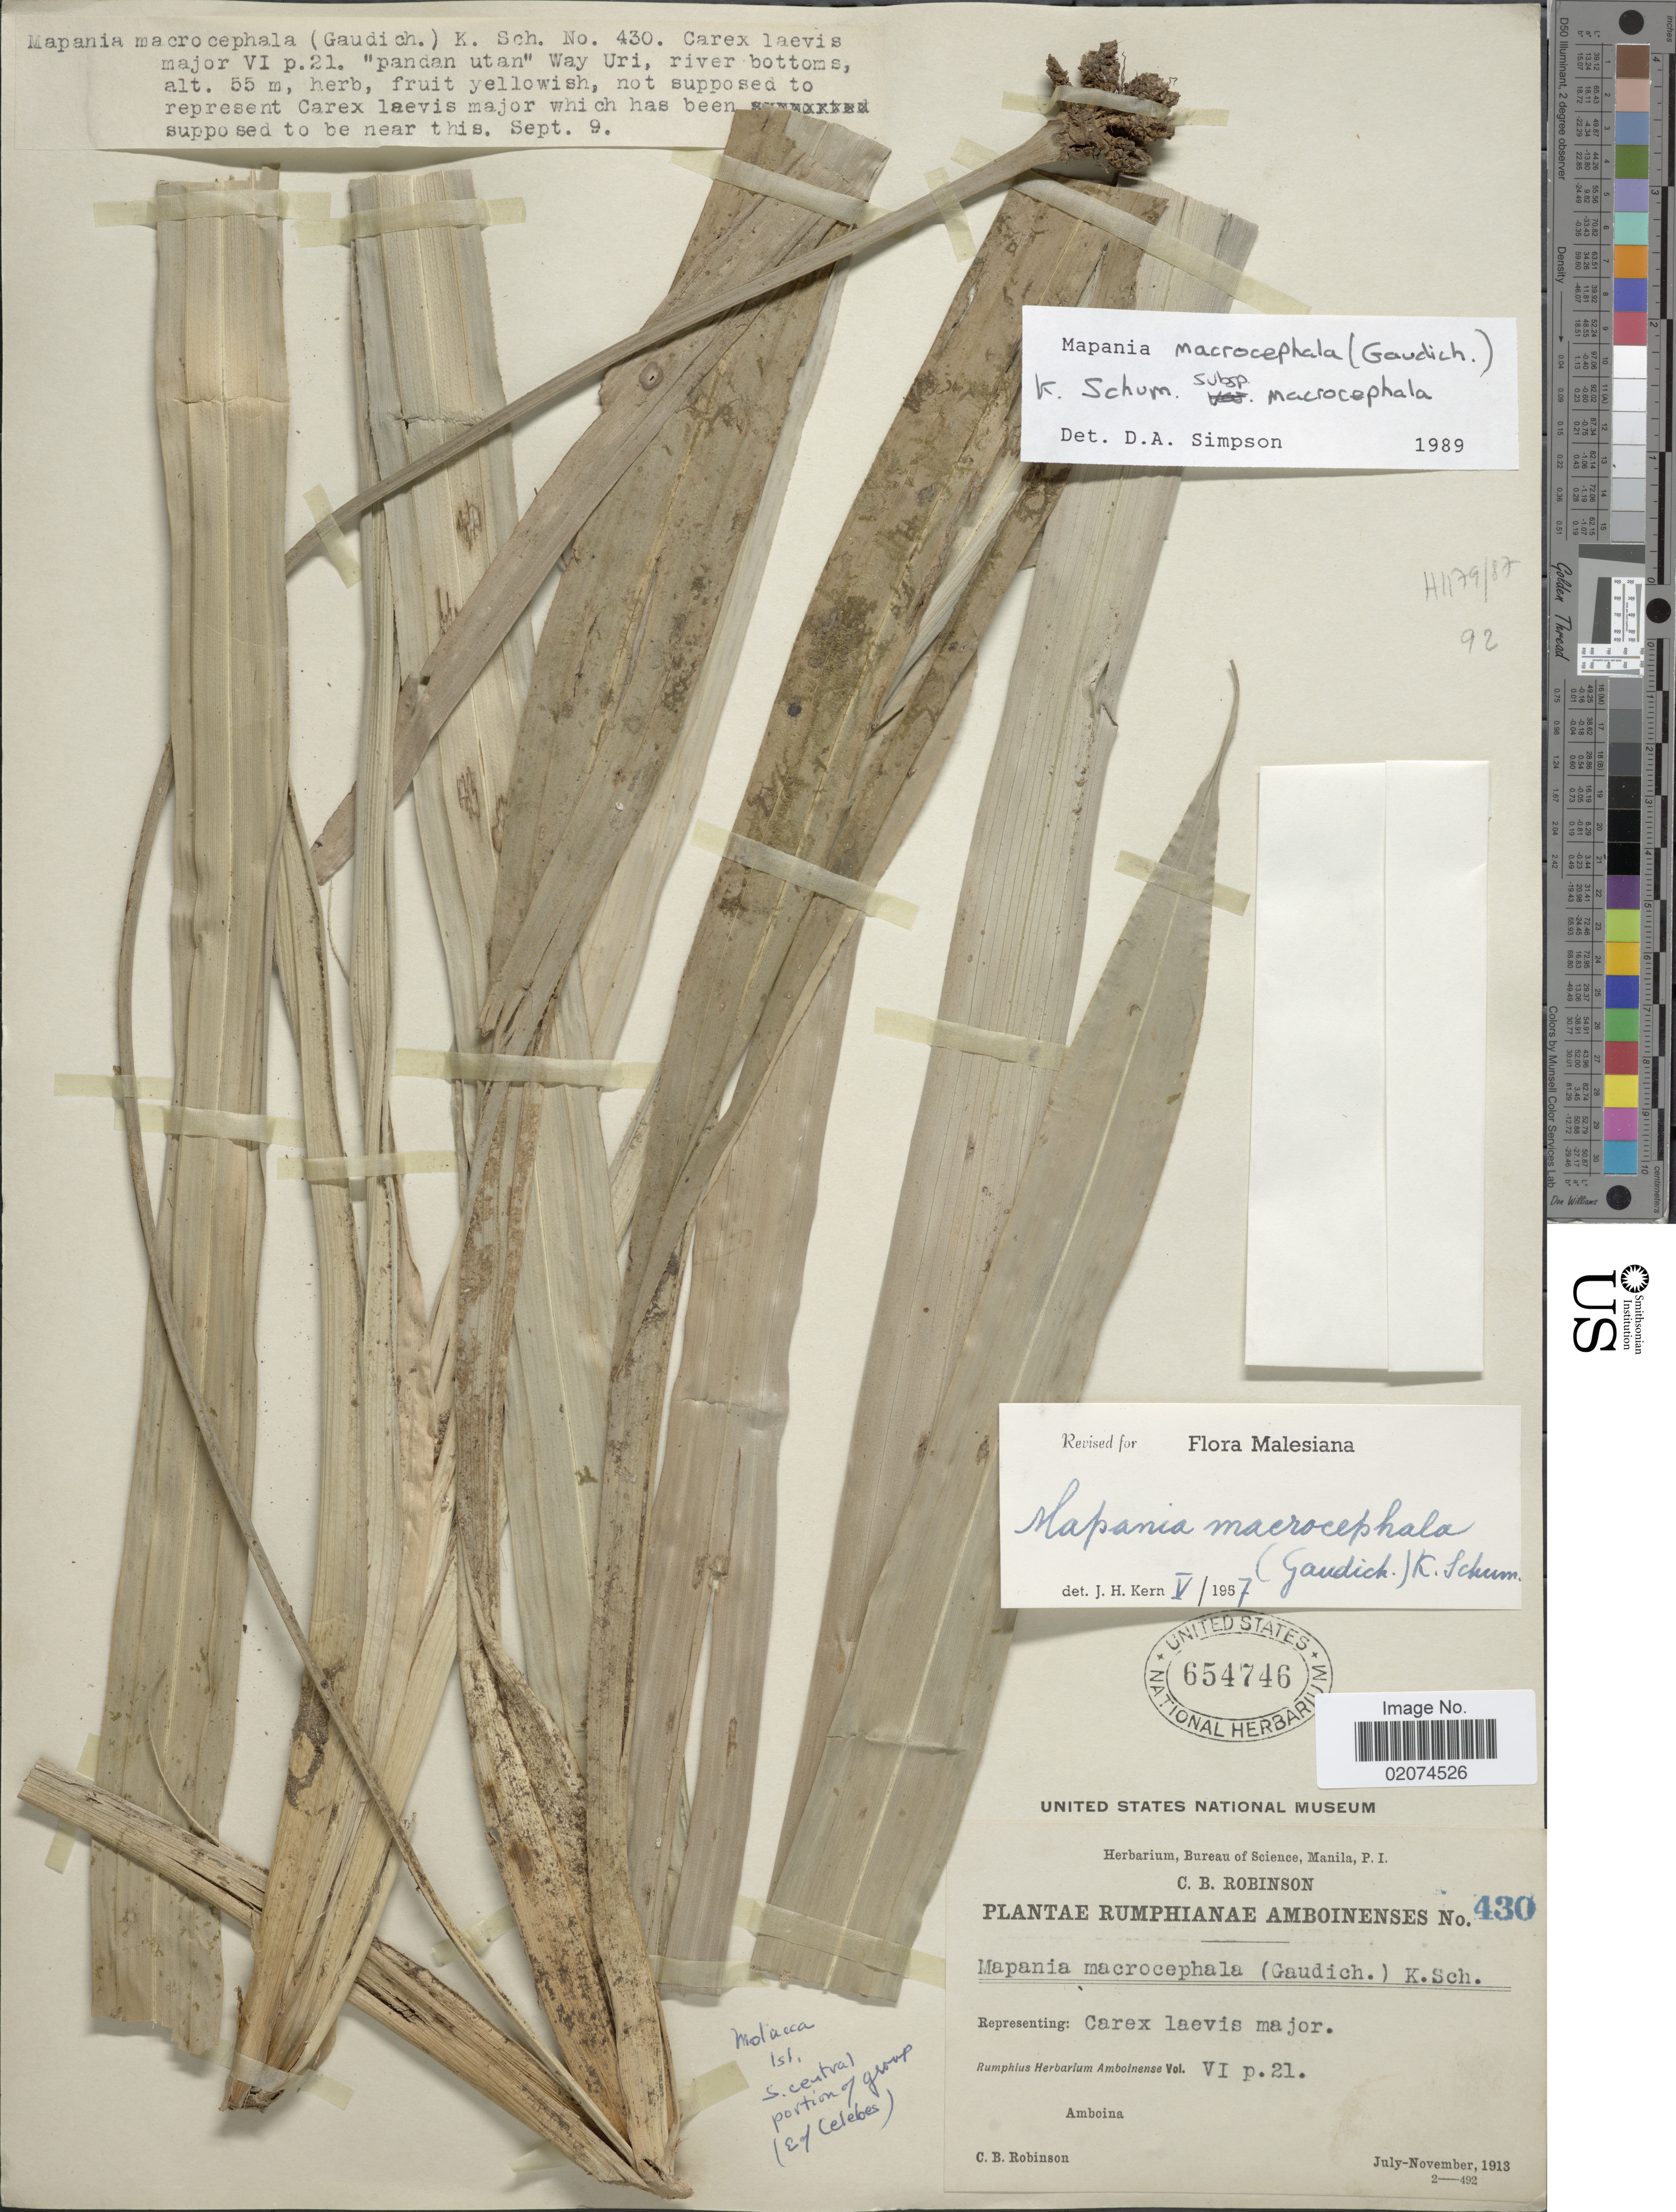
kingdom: Plantae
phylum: Tracheophyta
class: Liliopsida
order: Poales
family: Cyperaceae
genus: Mapania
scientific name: Mapania macrocephala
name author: (Gaudich.) K. Schum.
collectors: C. Robinson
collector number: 430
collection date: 1913-09-09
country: Indonesia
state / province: Maluku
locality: Rumphianae Amboinenses. Amboina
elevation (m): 55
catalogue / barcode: US 654746